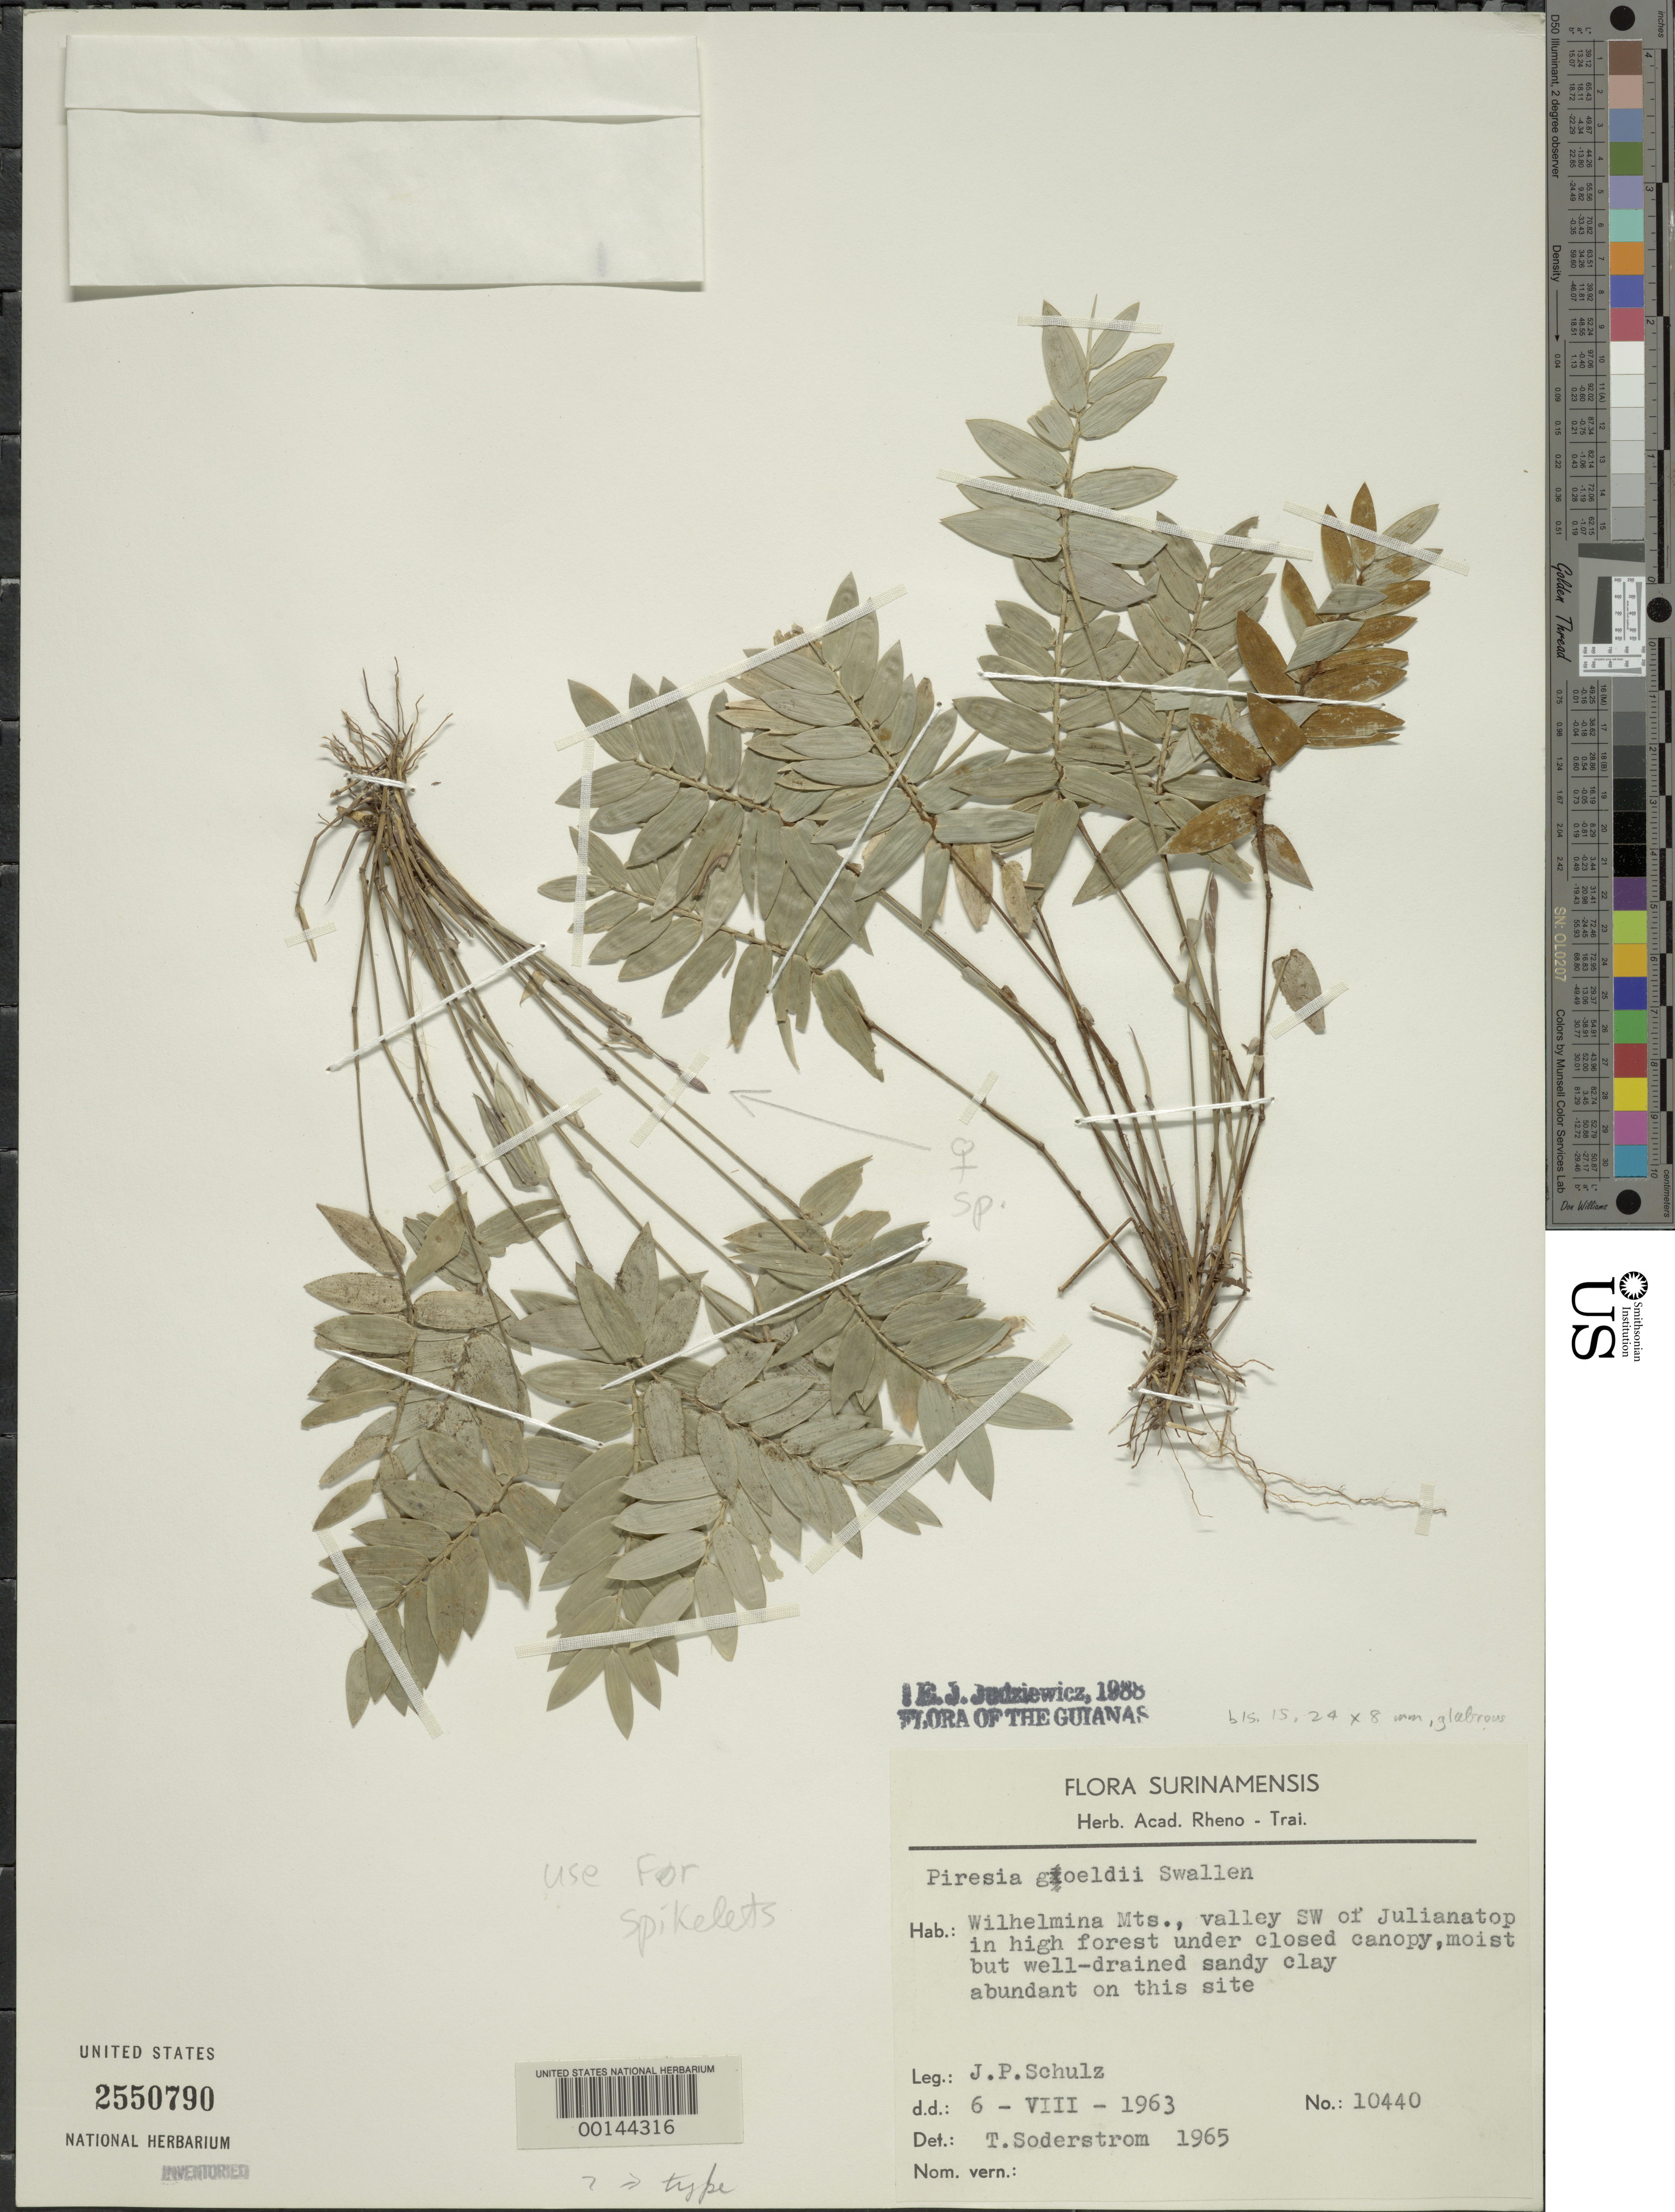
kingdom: Plantae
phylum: Tracheophyta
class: Liliopsida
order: Poales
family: Poaceae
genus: Piresia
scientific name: Piresia goeldii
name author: Swallen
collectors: J. P. Schulz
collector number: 10440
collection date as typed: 06 Aug 1963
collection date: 1963-08-06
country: Suriname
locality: Wilhelmina mts.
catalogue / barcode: US 2550790